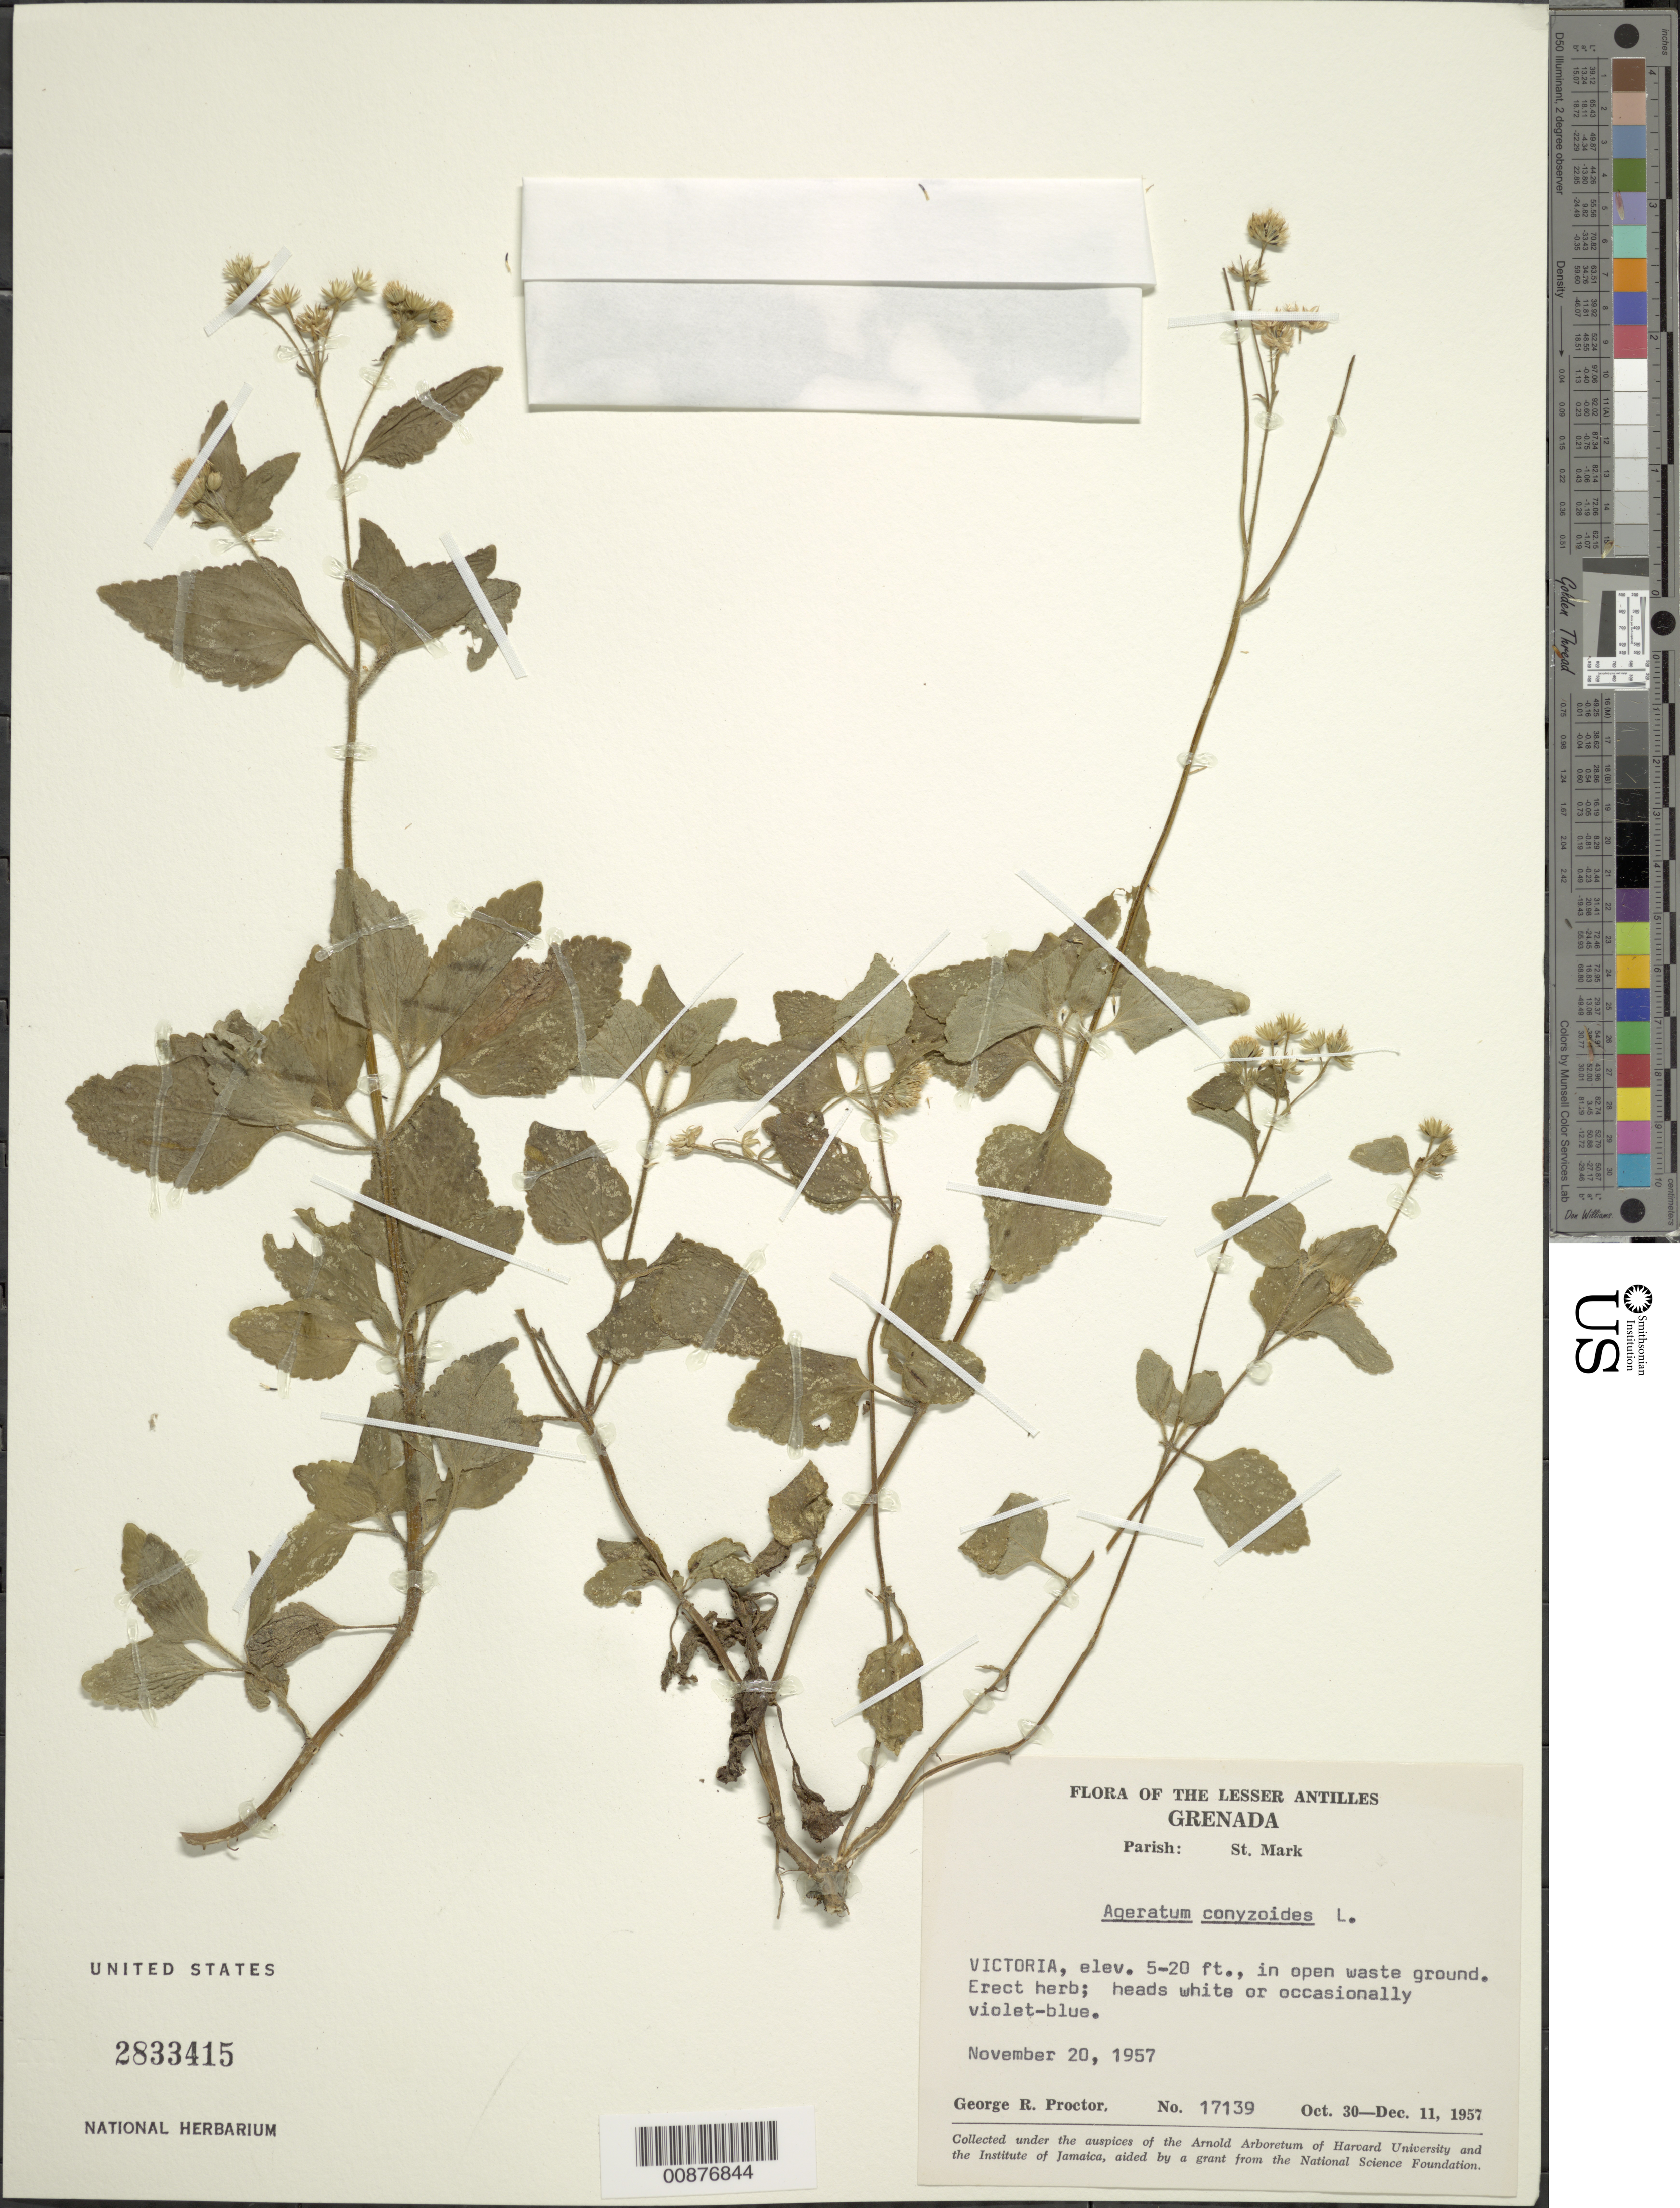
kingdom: Plantae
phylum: Tracheophyta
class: Magnoliopsida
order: Asterales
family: Asteraceae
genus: Ageratum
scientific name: Ageratum conyzoides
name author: L.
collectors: G. R. Proctor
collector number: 17139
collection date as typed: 30 Oct 1957 to 11 Dec 1957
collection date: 1957-10-30/1957-12-11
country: Grenada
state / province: Saint Mark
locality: Victoria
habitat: In open waste places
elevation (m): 2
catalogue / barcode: US 2833415